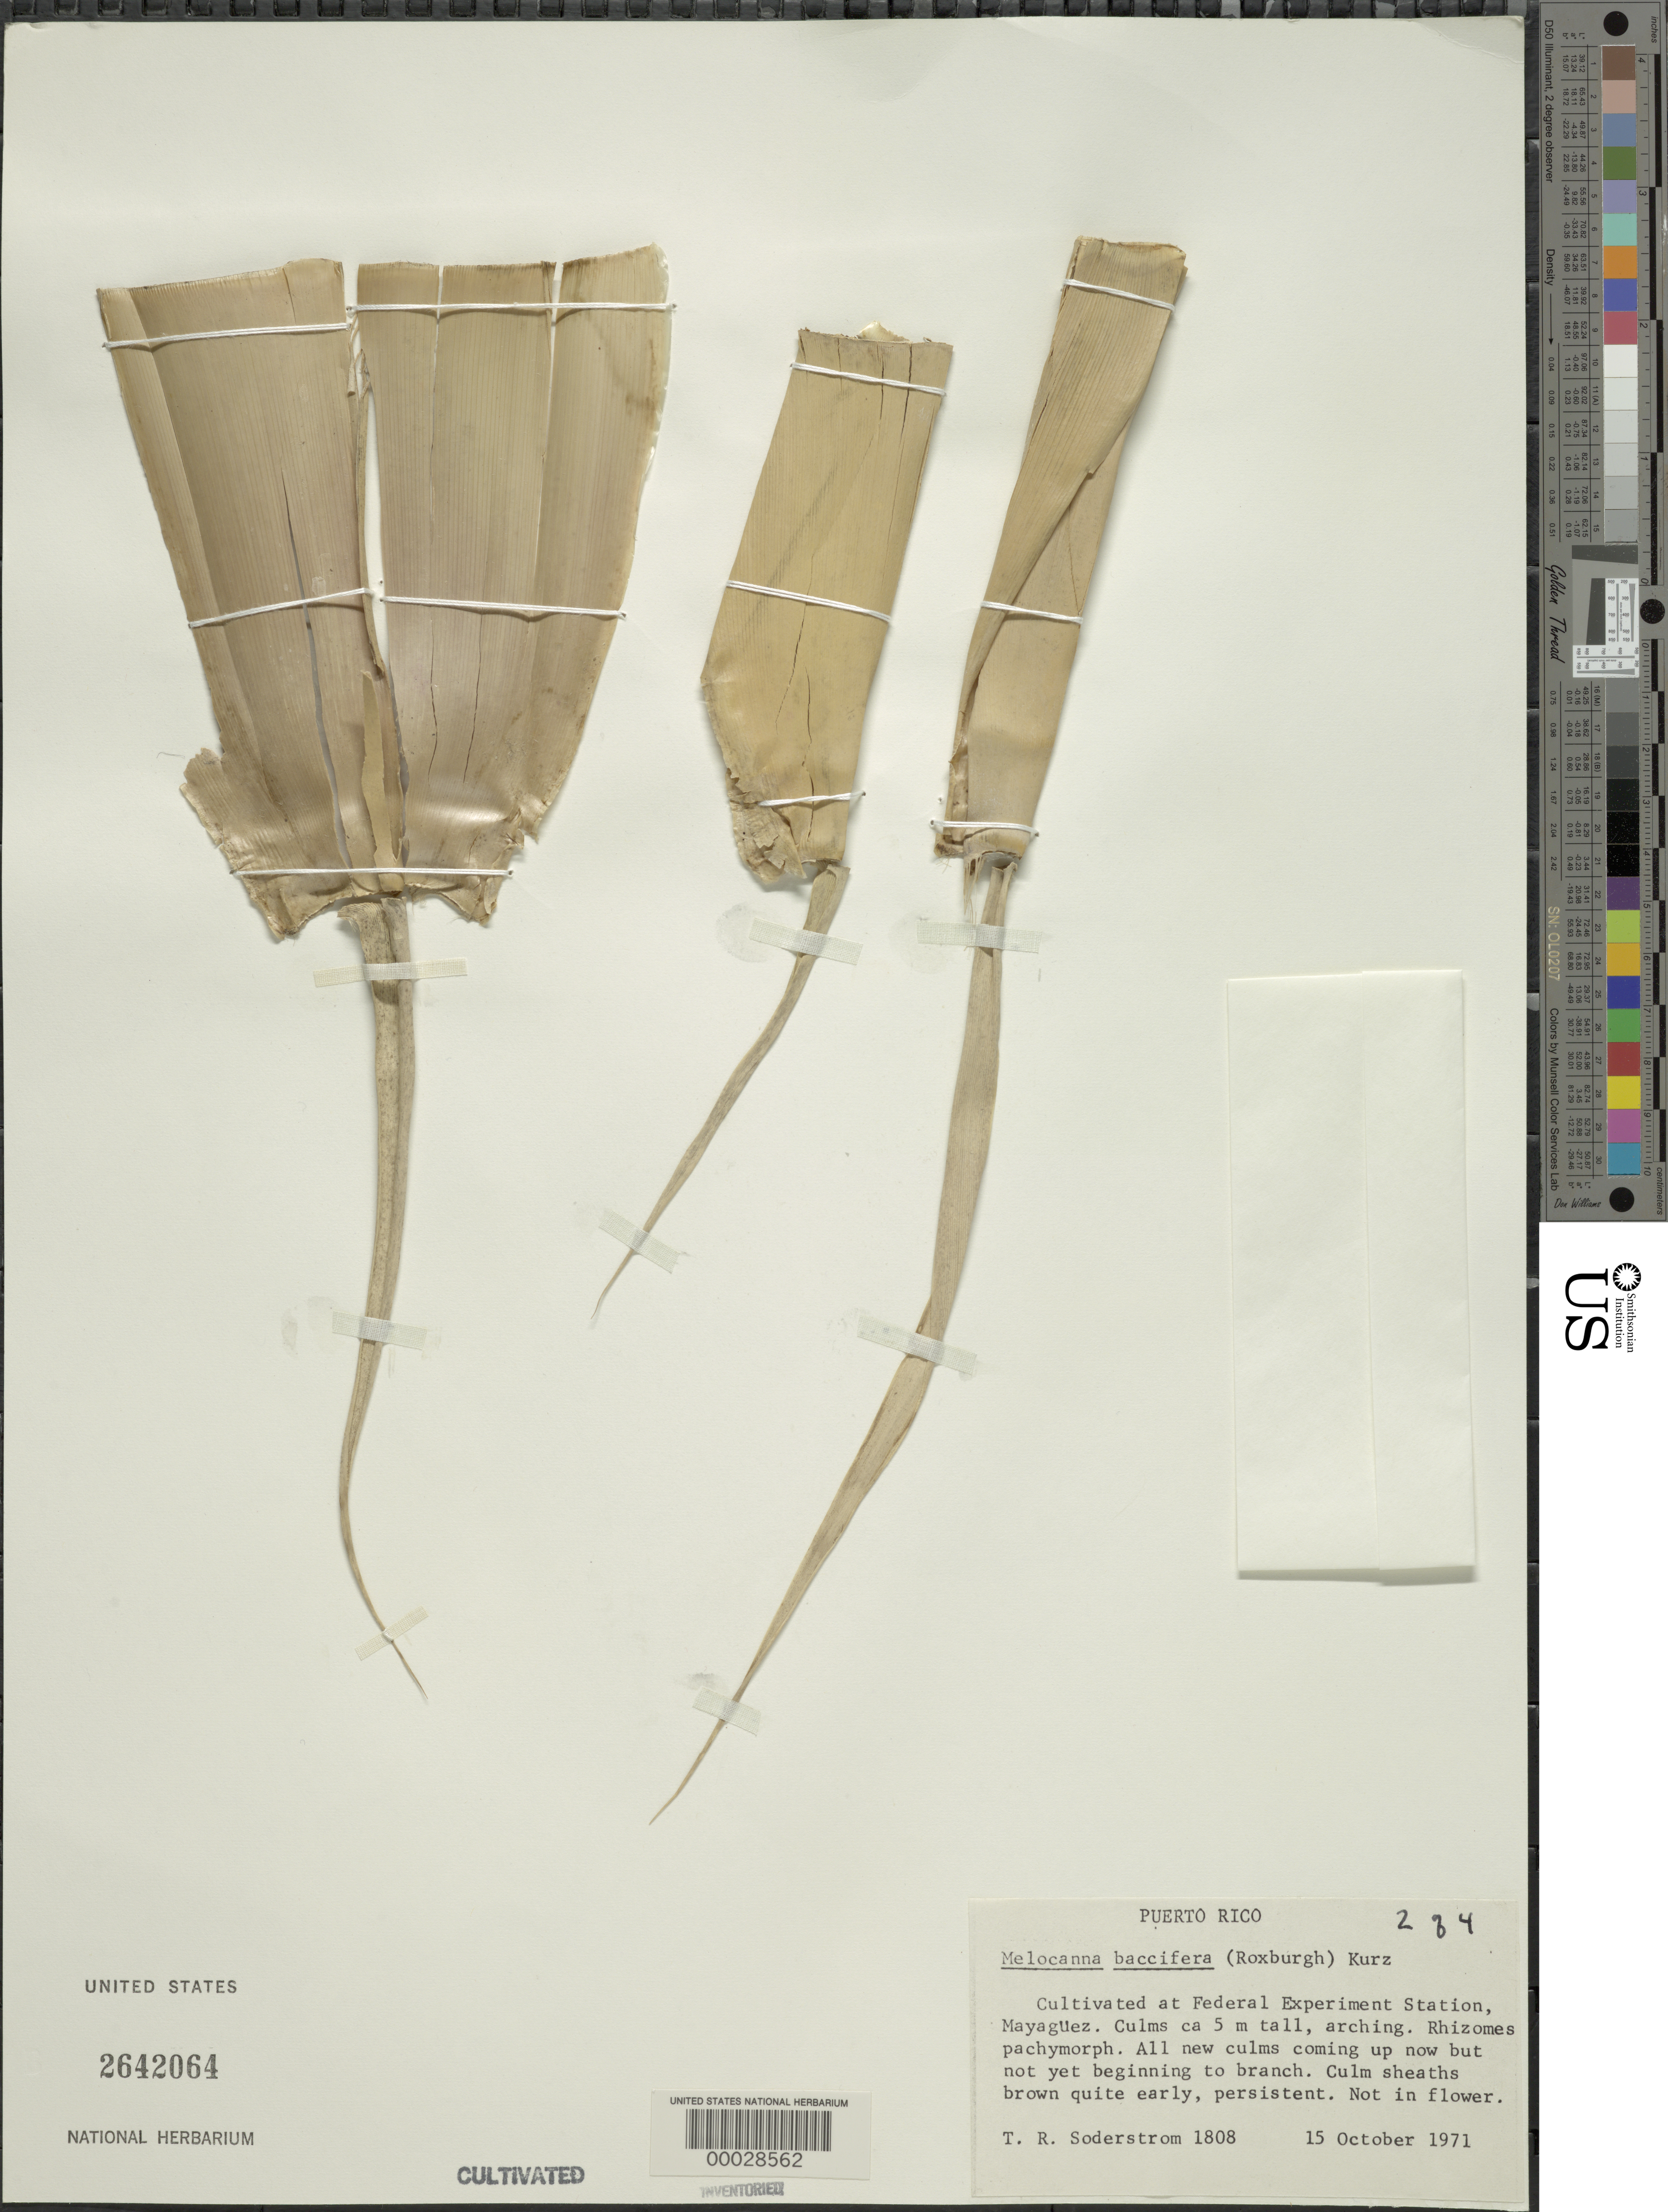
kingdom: Plantae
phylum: Tracheophyta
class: Liliopsida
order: Poales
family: Poaceae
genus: Melocanna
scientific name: Melocanna baccifera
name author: (Roxb.) Kurz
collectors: T. R. Soderstrom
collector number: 1808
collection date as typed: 15 Oct 1971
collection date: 1971-10-15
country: Puerto Rico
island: Greater Antilles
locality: Fed. Experiment Station, Mayaguez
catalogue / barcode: US 2642064